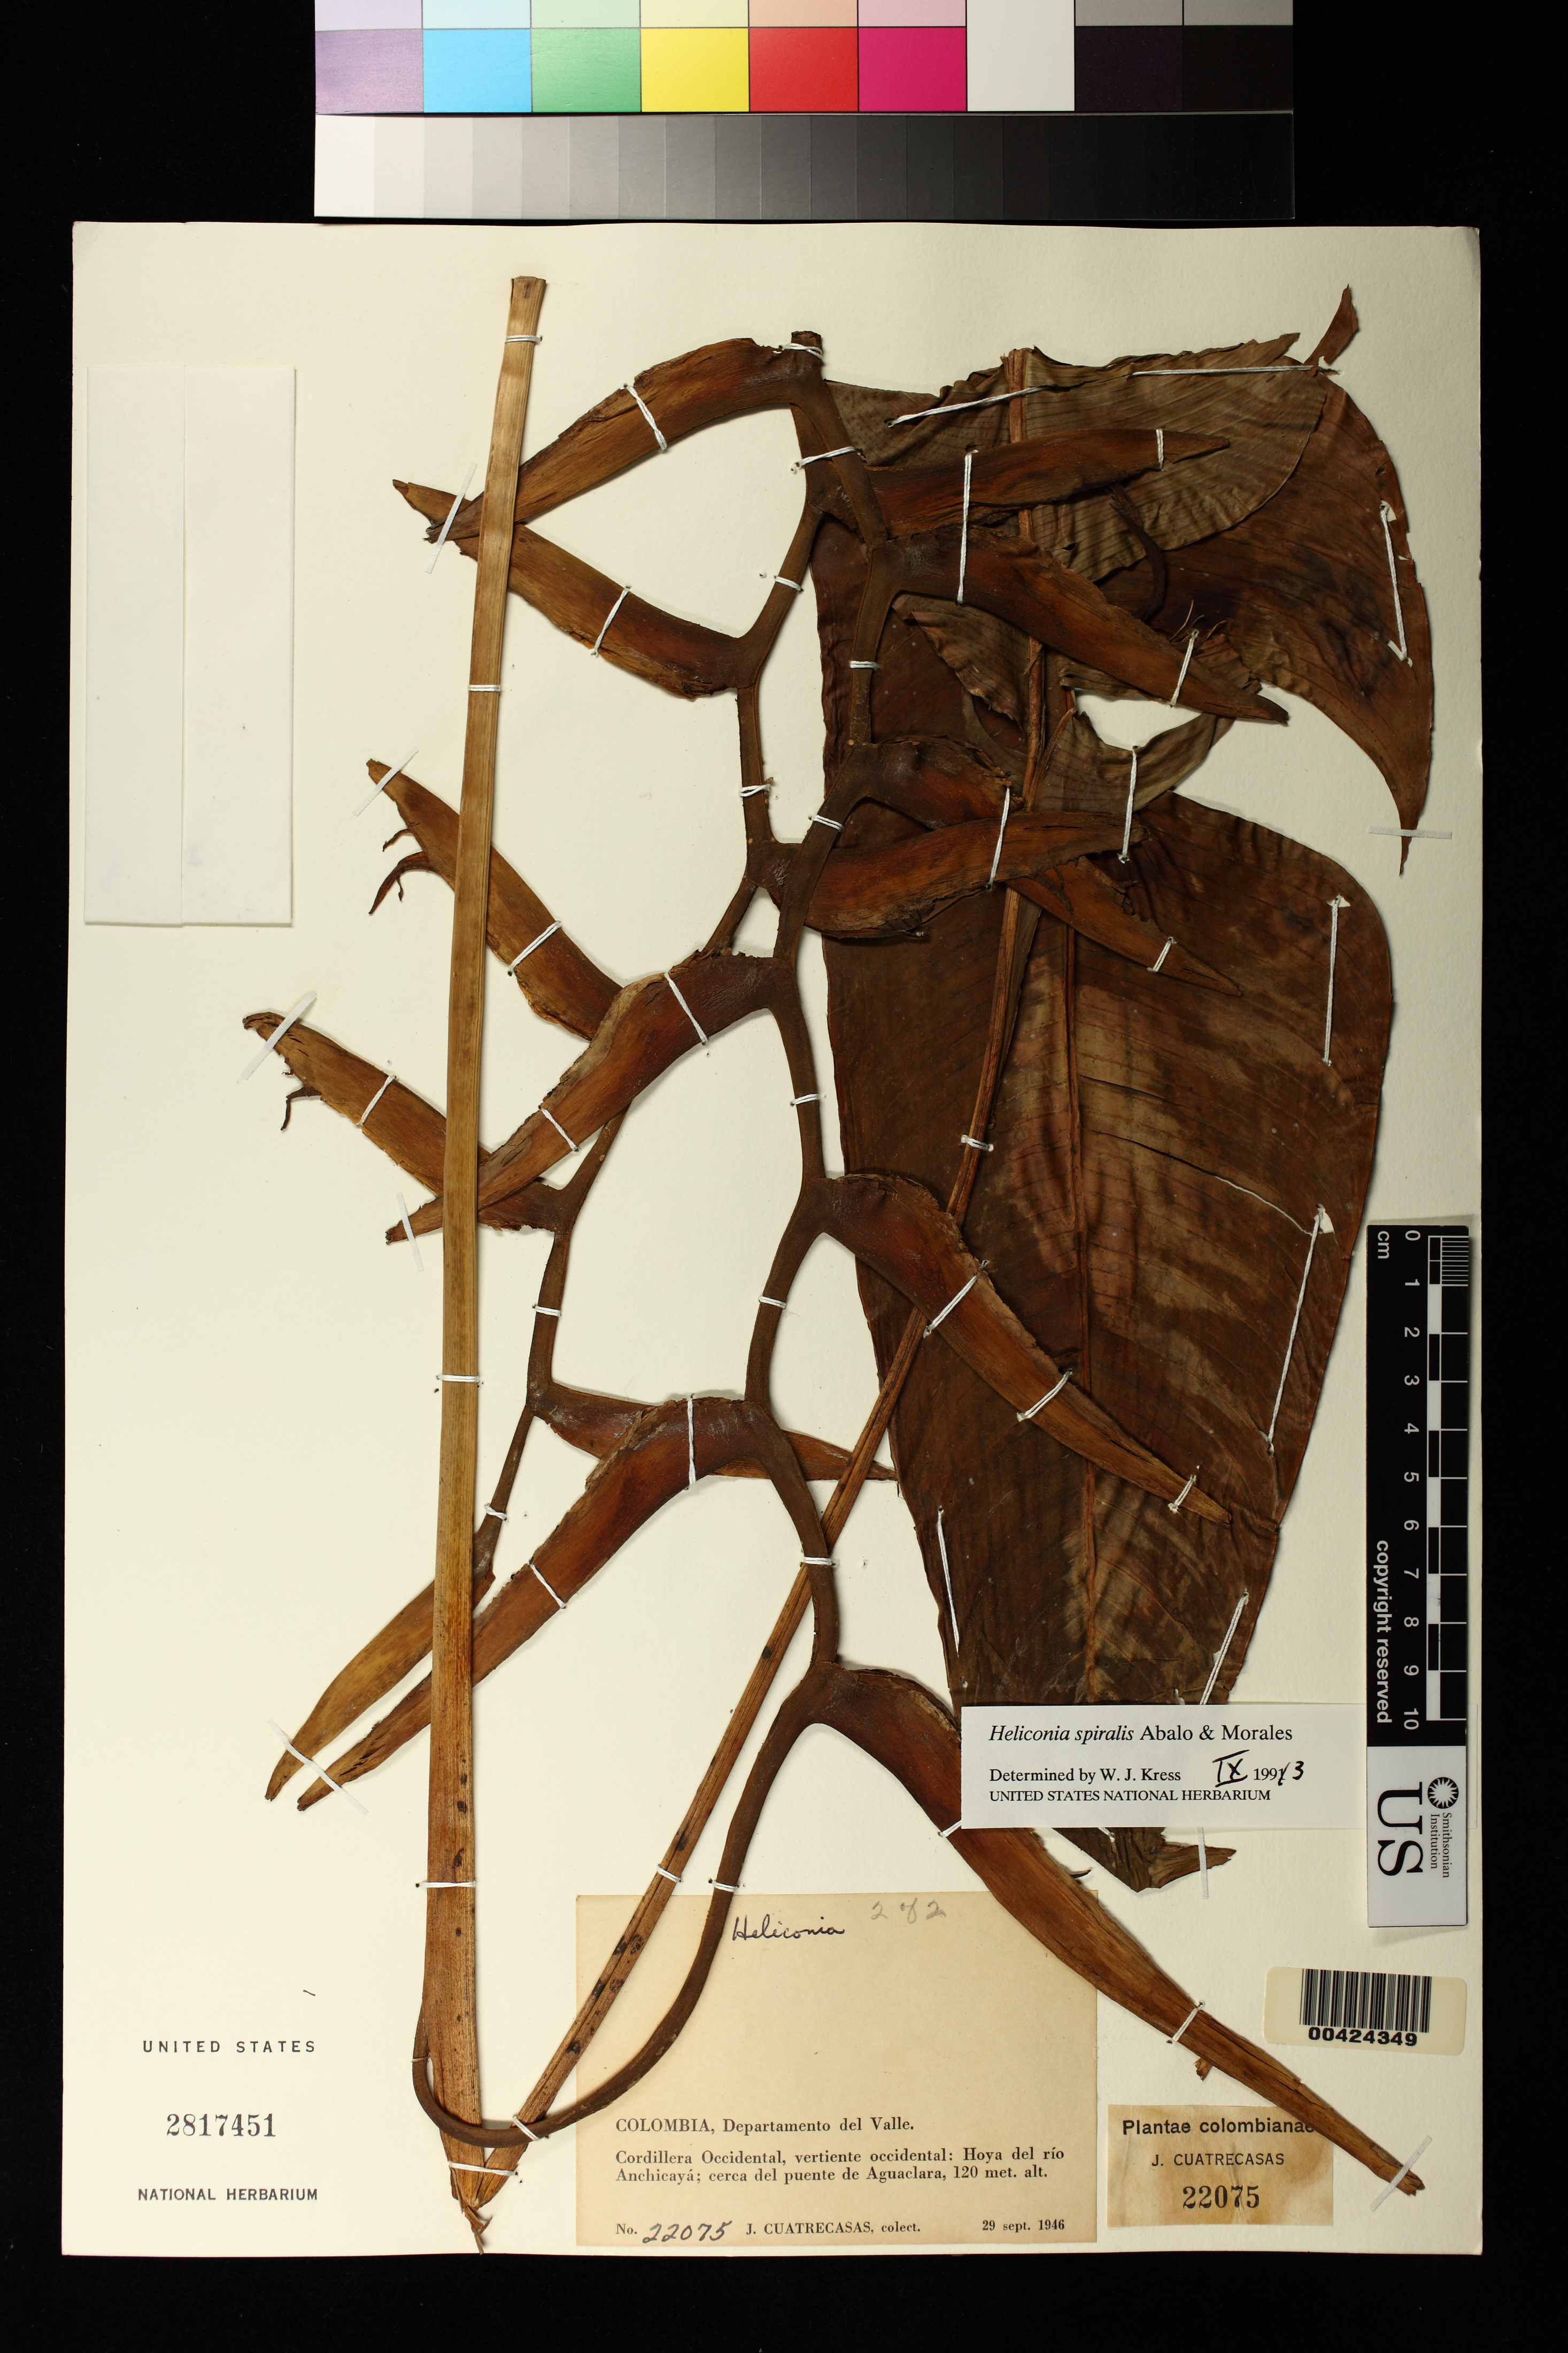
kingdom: Plantae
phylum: Tracheophyta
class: Liliopsida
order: Zingiberales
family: Heliconiaceae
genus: Heliconia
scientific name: Heliconia spiralis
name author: Abalo & G. Morales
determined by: Kress, W. J., (US), Smithsonian Institution - National Museum of Natural History (UNITED STATES)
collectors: J. Cuatrecasas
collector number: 22075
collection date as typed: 29 Sep 1946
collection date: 1946-09-29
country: Colombia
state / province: Valle del Cauca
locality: Aguaclara, Cerca del Puente de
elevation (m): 120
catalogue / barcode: US 2817451